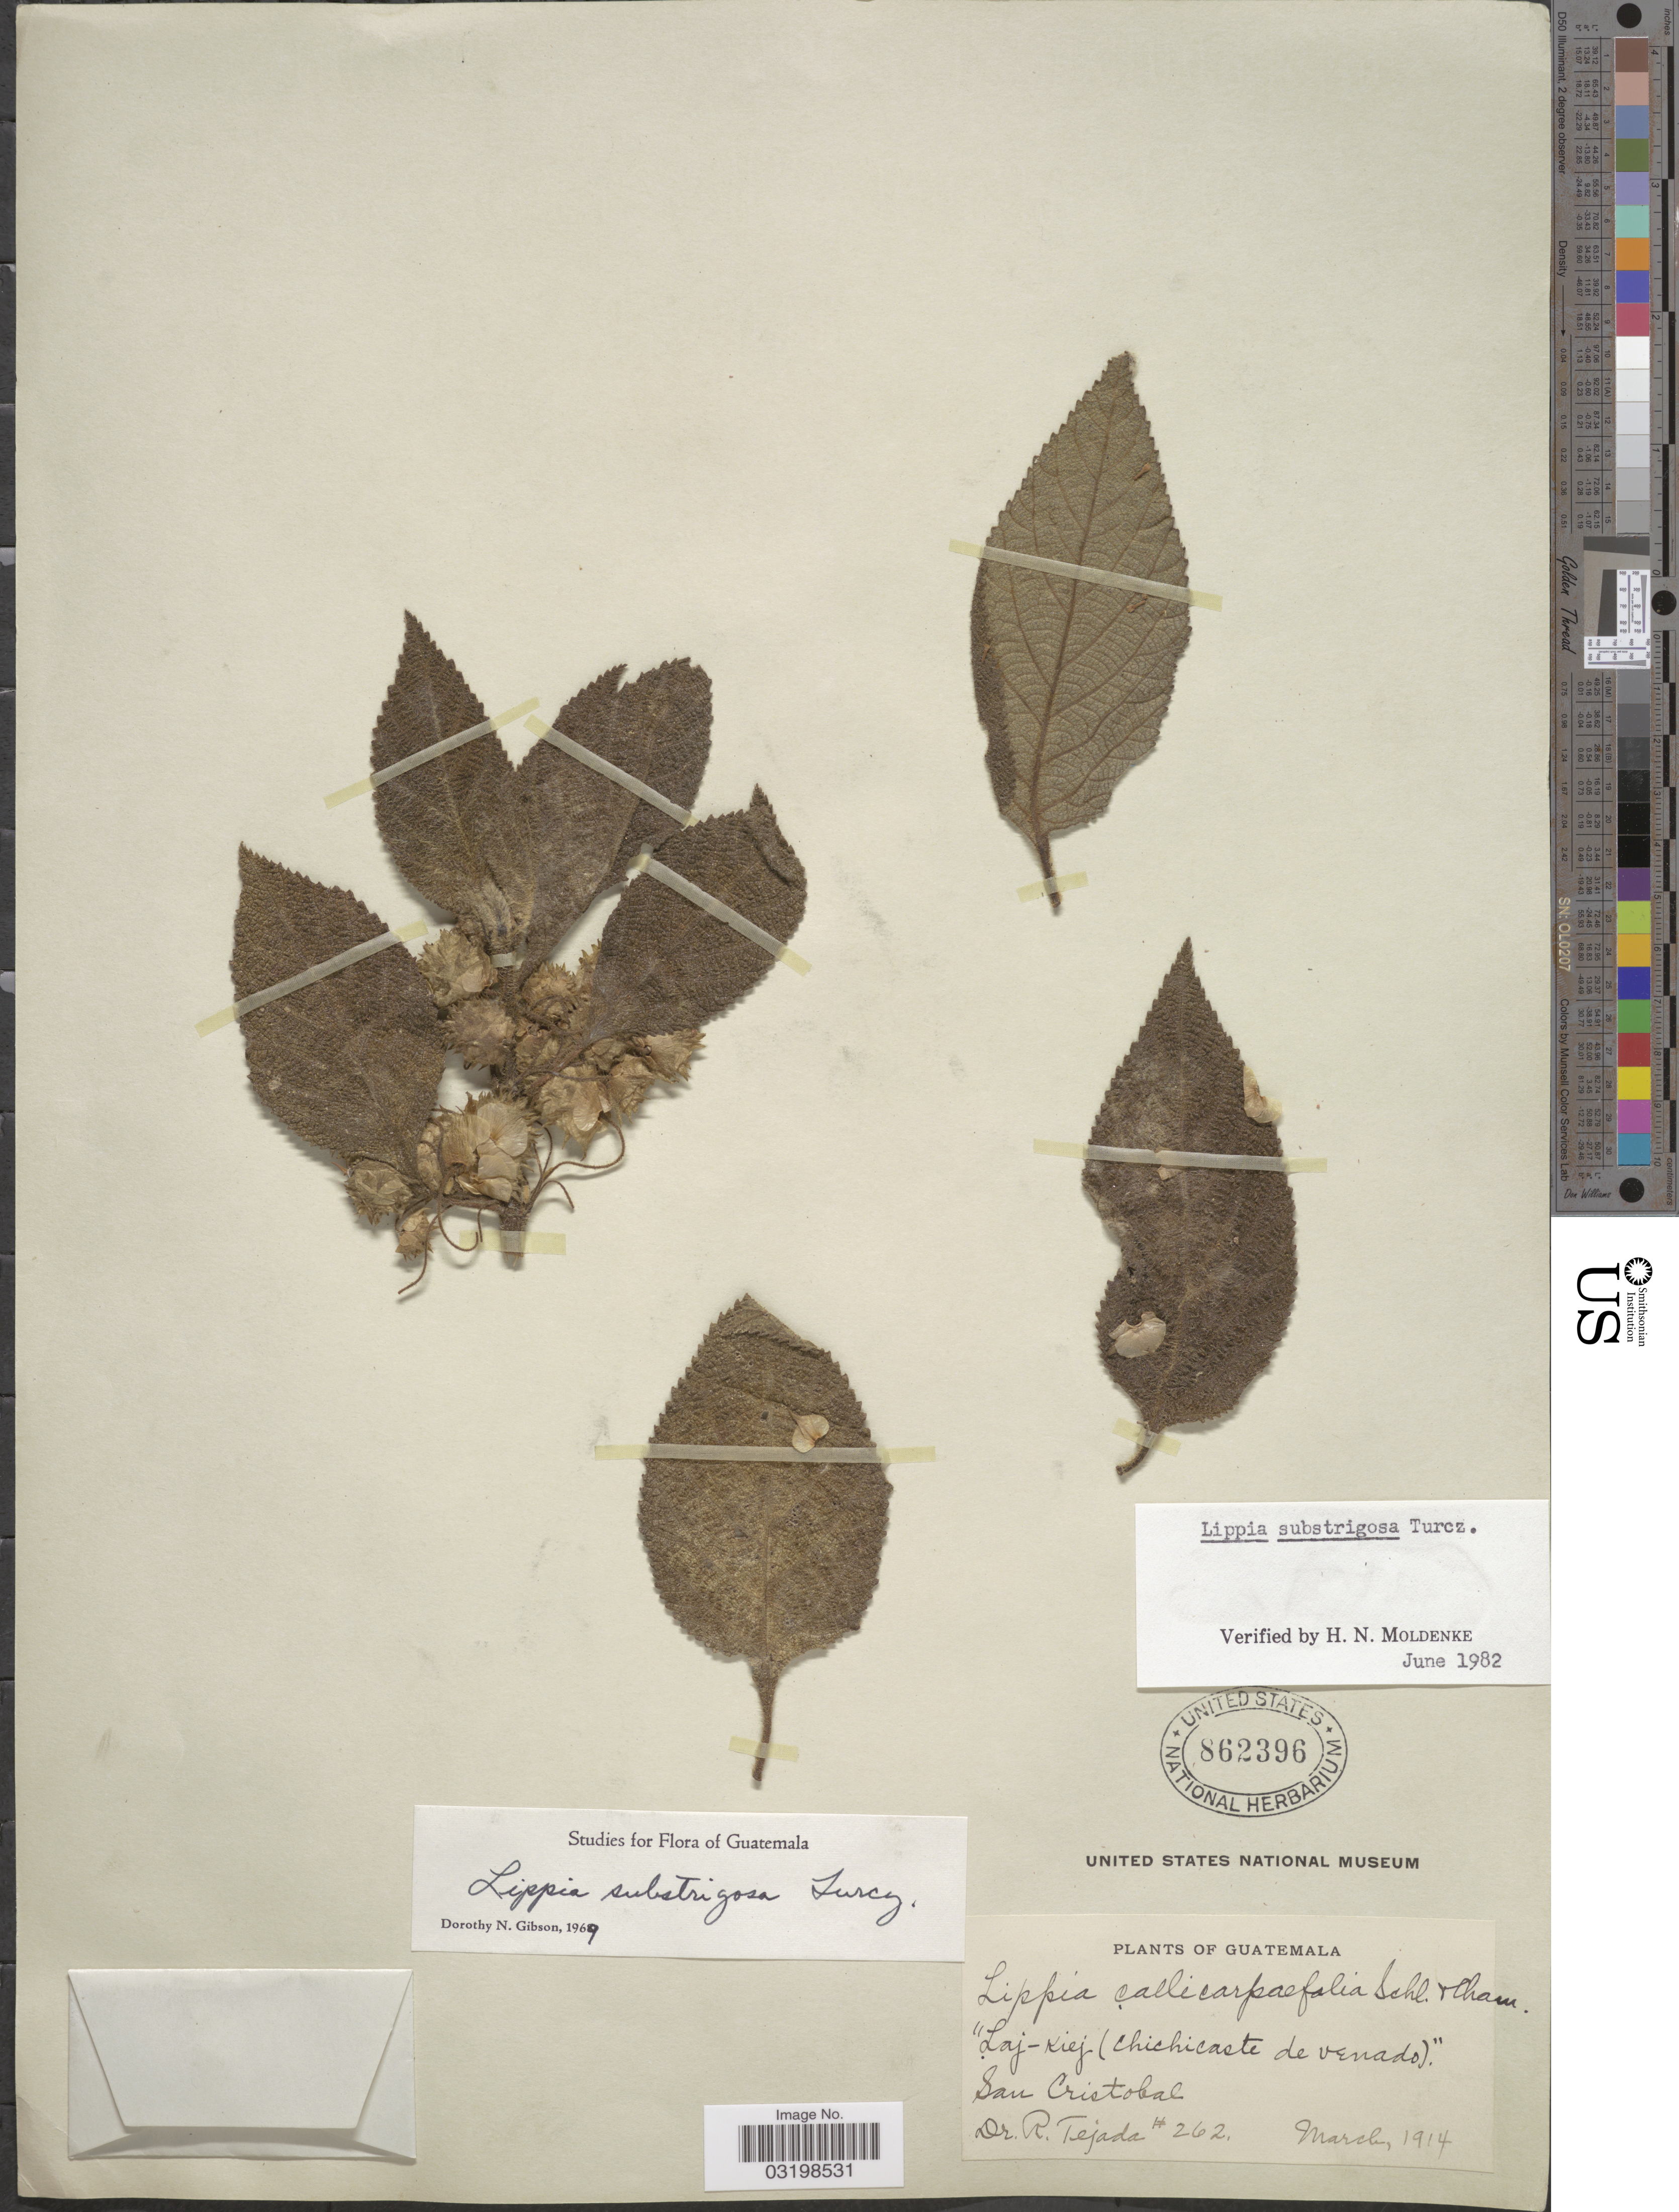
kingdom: Plantae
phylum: Tracheophyta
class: Magnoliopsida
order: Lamiales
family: Verbenaceae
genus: Lippia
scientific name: Lippia umbellata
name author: Cav.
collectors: R. Tejada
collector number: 262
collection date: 1914-03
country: Guatemala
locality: San Cristobal.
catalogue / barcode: US 862396